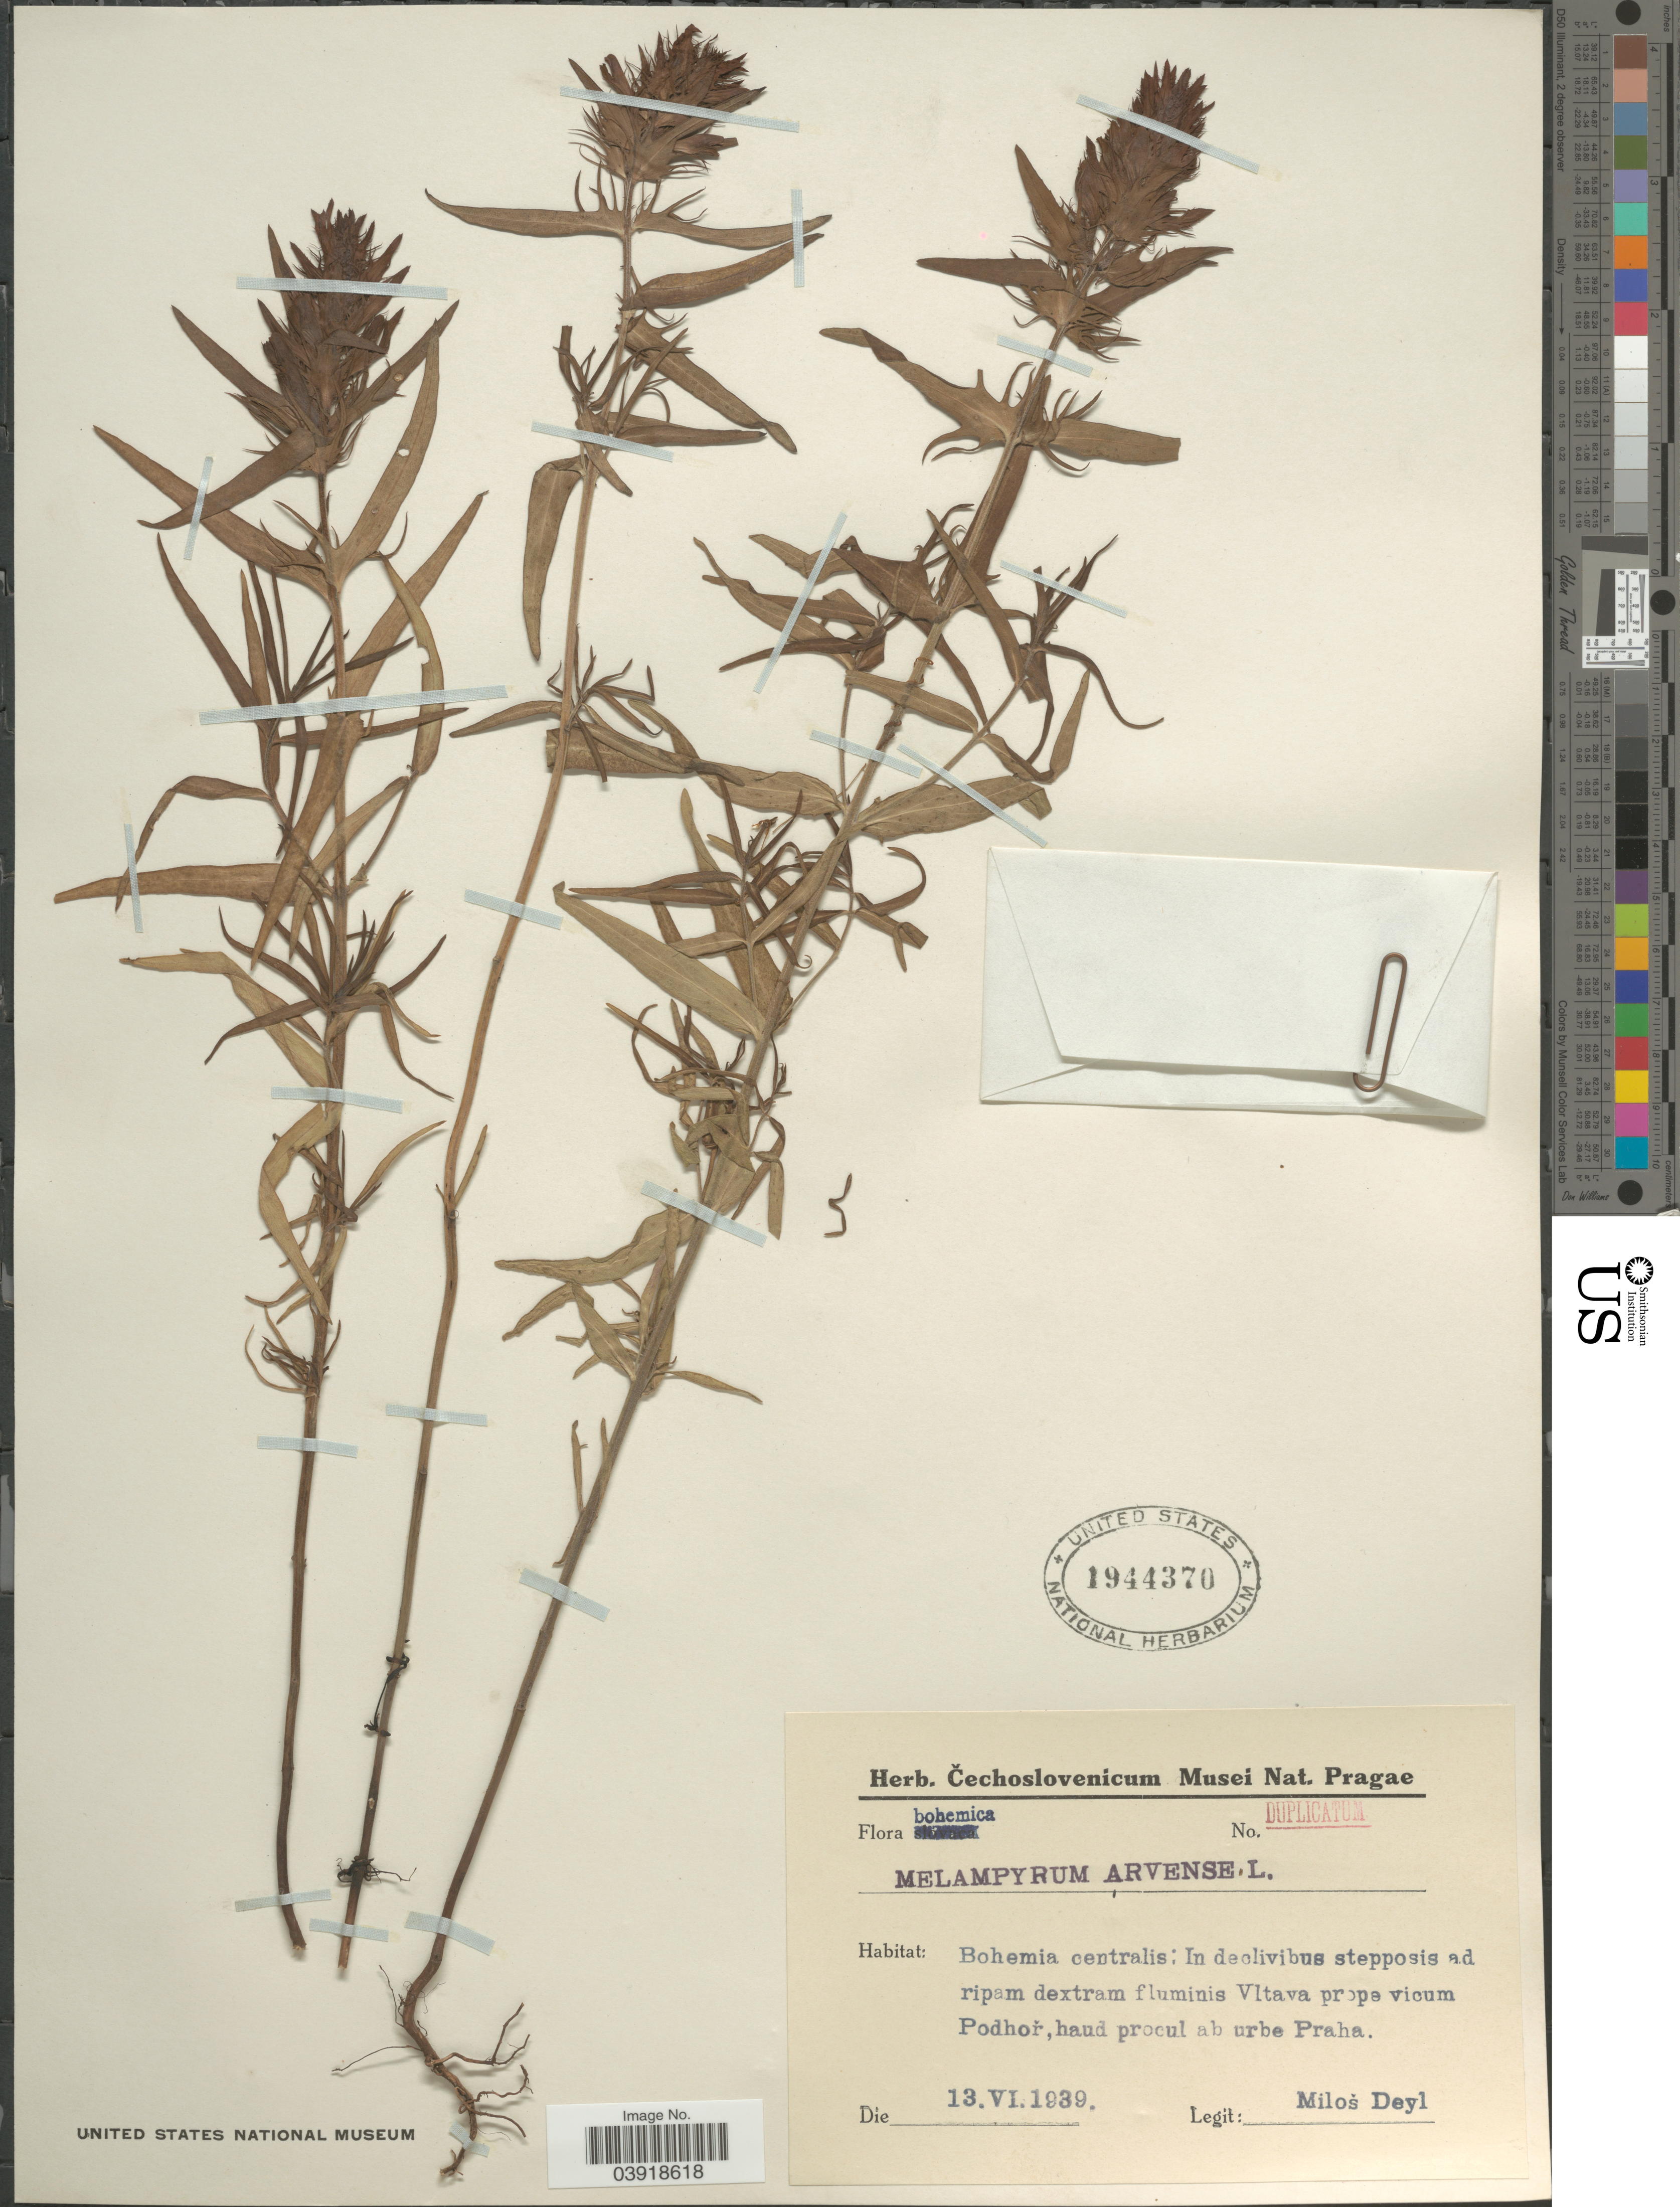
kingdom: Plantae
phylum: Tracheophyta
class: Magnoliopsida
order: Lamiales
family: Orobanchaceae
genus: Melampyrum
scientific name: Melampyrum arvense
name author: L.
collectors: M. Deyl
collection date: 1939-06-13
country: Czechia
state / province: Central Bohemian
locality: Bohemia centralis: In declivibus stepposis ad ripam dextram fluminis Vltava prope vicum Podhoř, haud procul ab urbe Praha.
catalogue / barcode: US 1944370